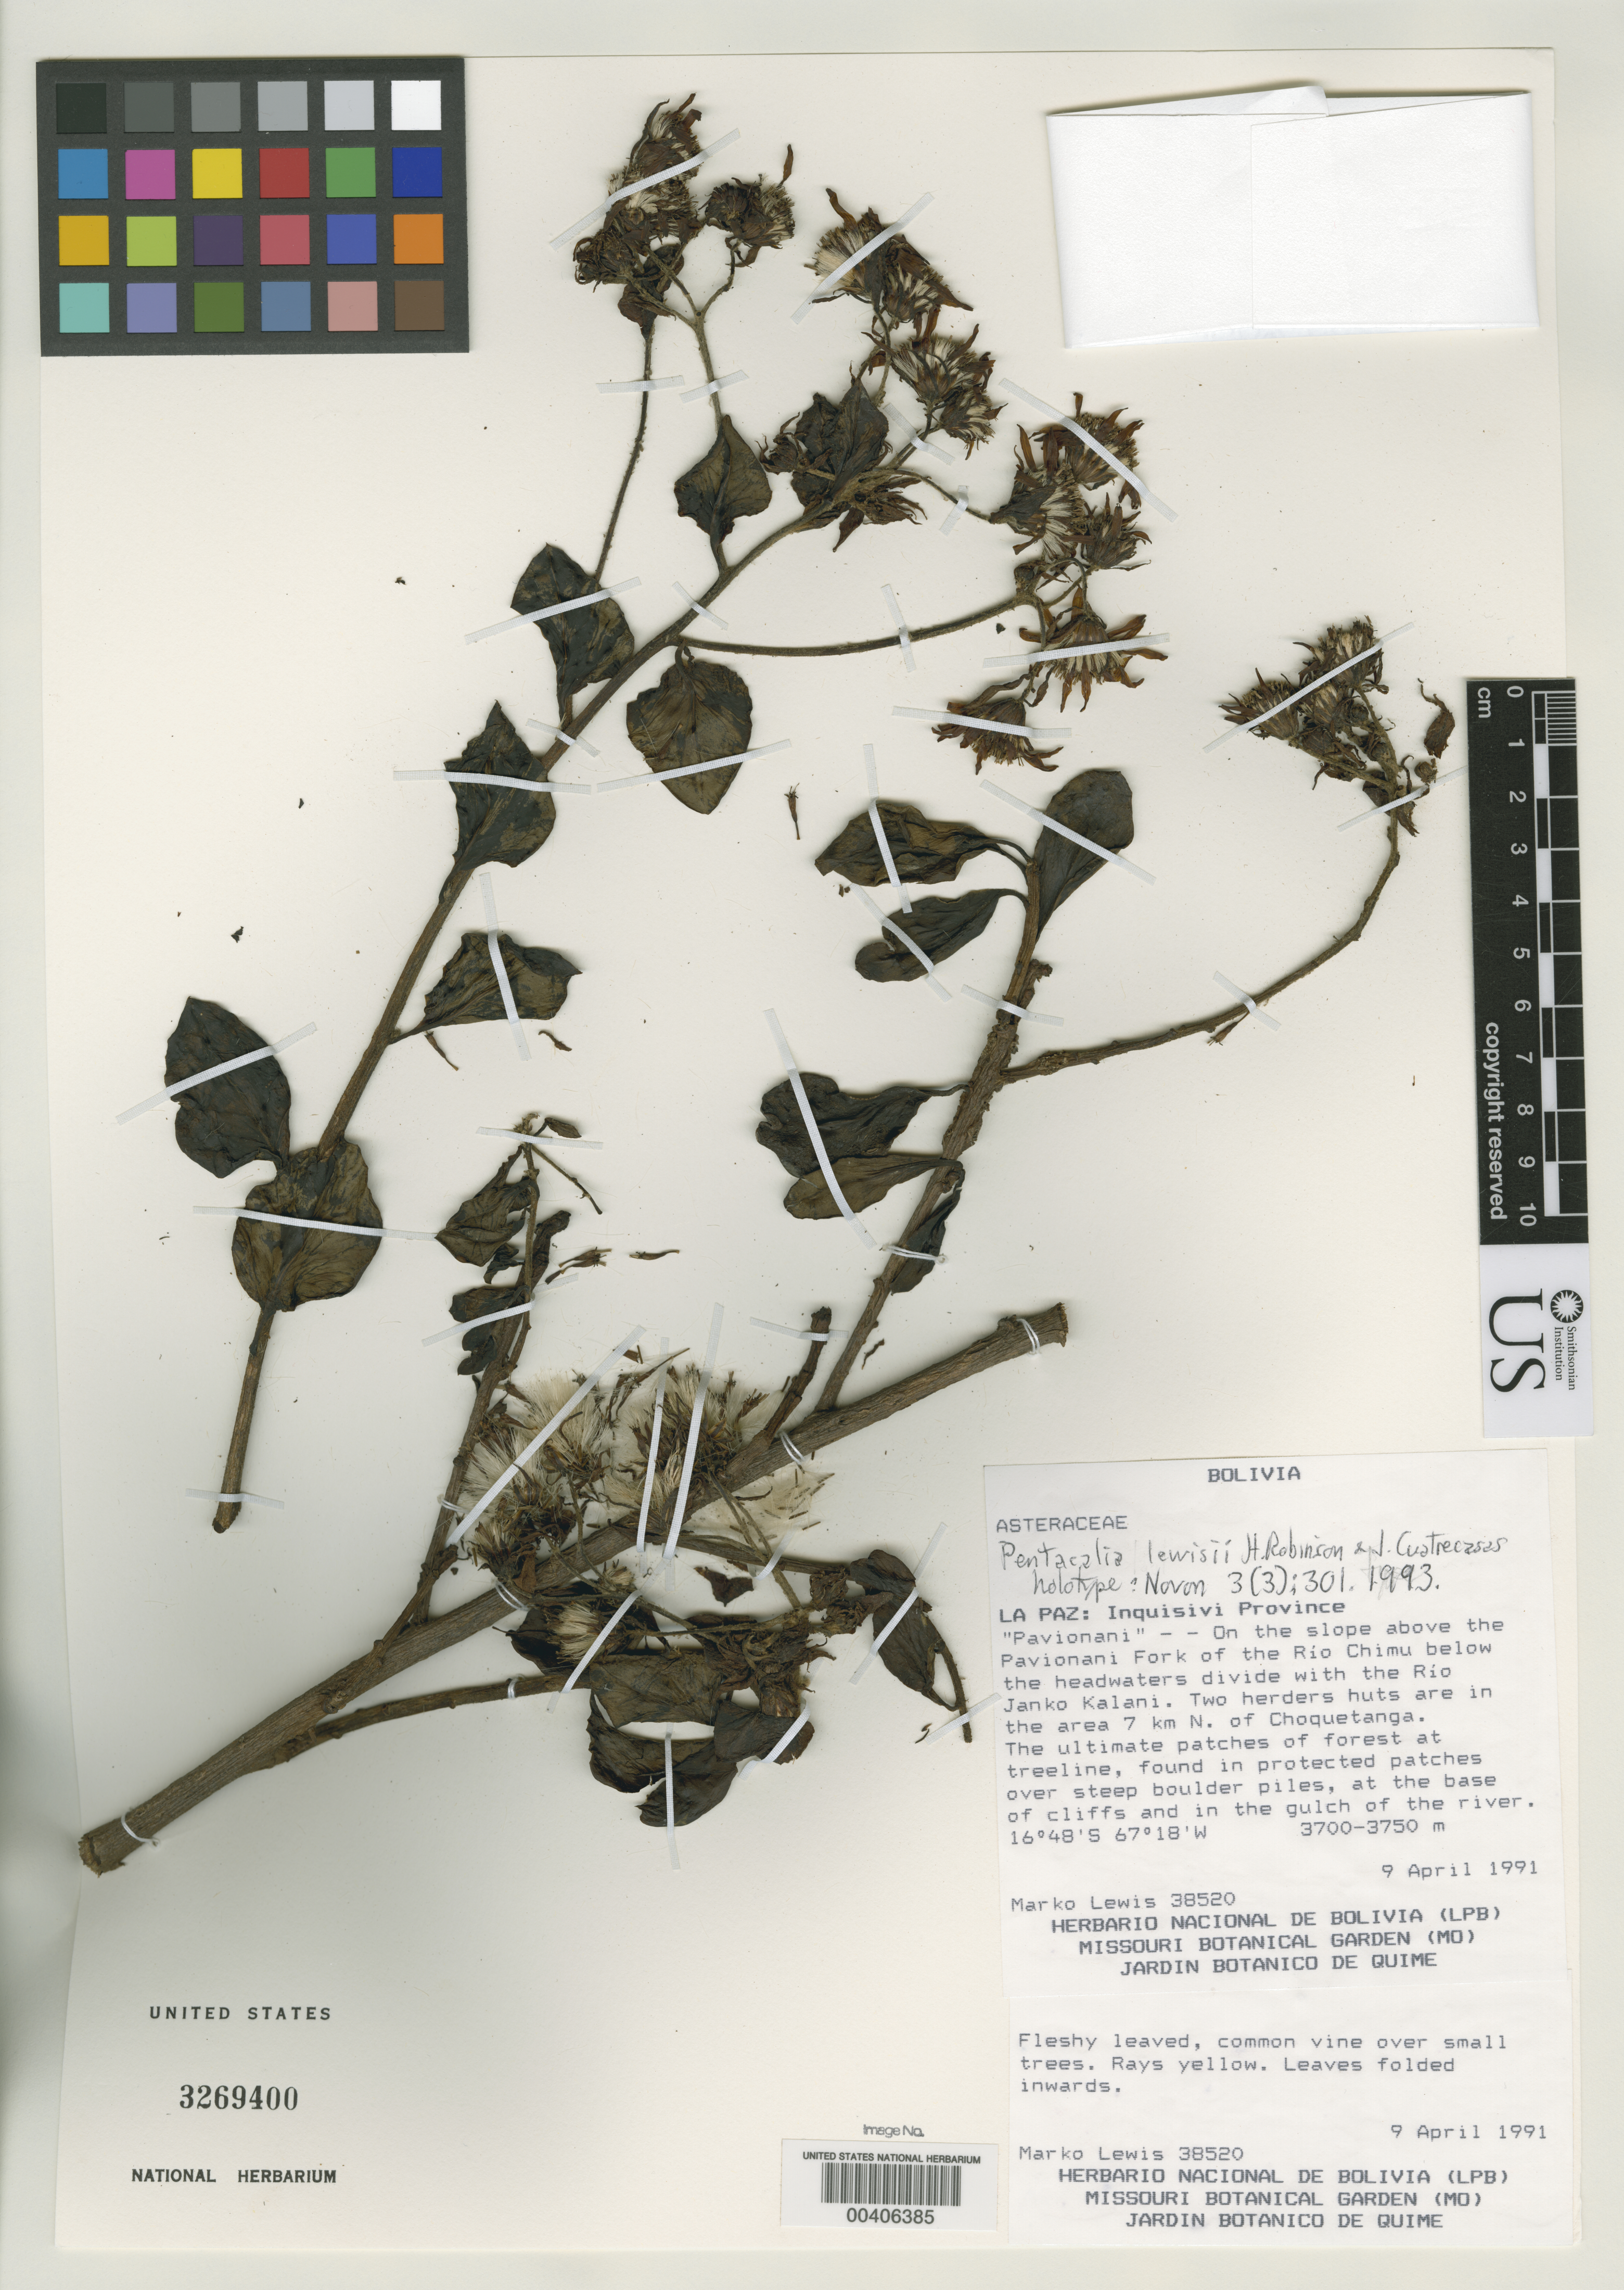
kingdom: Plantae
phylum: Tracheophyta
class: Magnoliopsida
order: Asterales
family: Asteraceae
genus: Pentacalia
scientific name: Pentacalia lewisii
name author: H. Rob. & Cuatrec.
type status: Holotype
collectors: M. E. Lewis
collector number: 38520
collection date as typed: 09 Apr 1991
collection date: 1991-04-09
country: Bolivia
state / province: La Paz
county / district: Inquisivi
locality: Pavionani, slope above Pavionani fork of Rio Chimu below headwaters divide with Rio Janko Kalani, 7 km N of Choquetanga.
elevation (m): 3700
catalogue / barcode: US 3269400